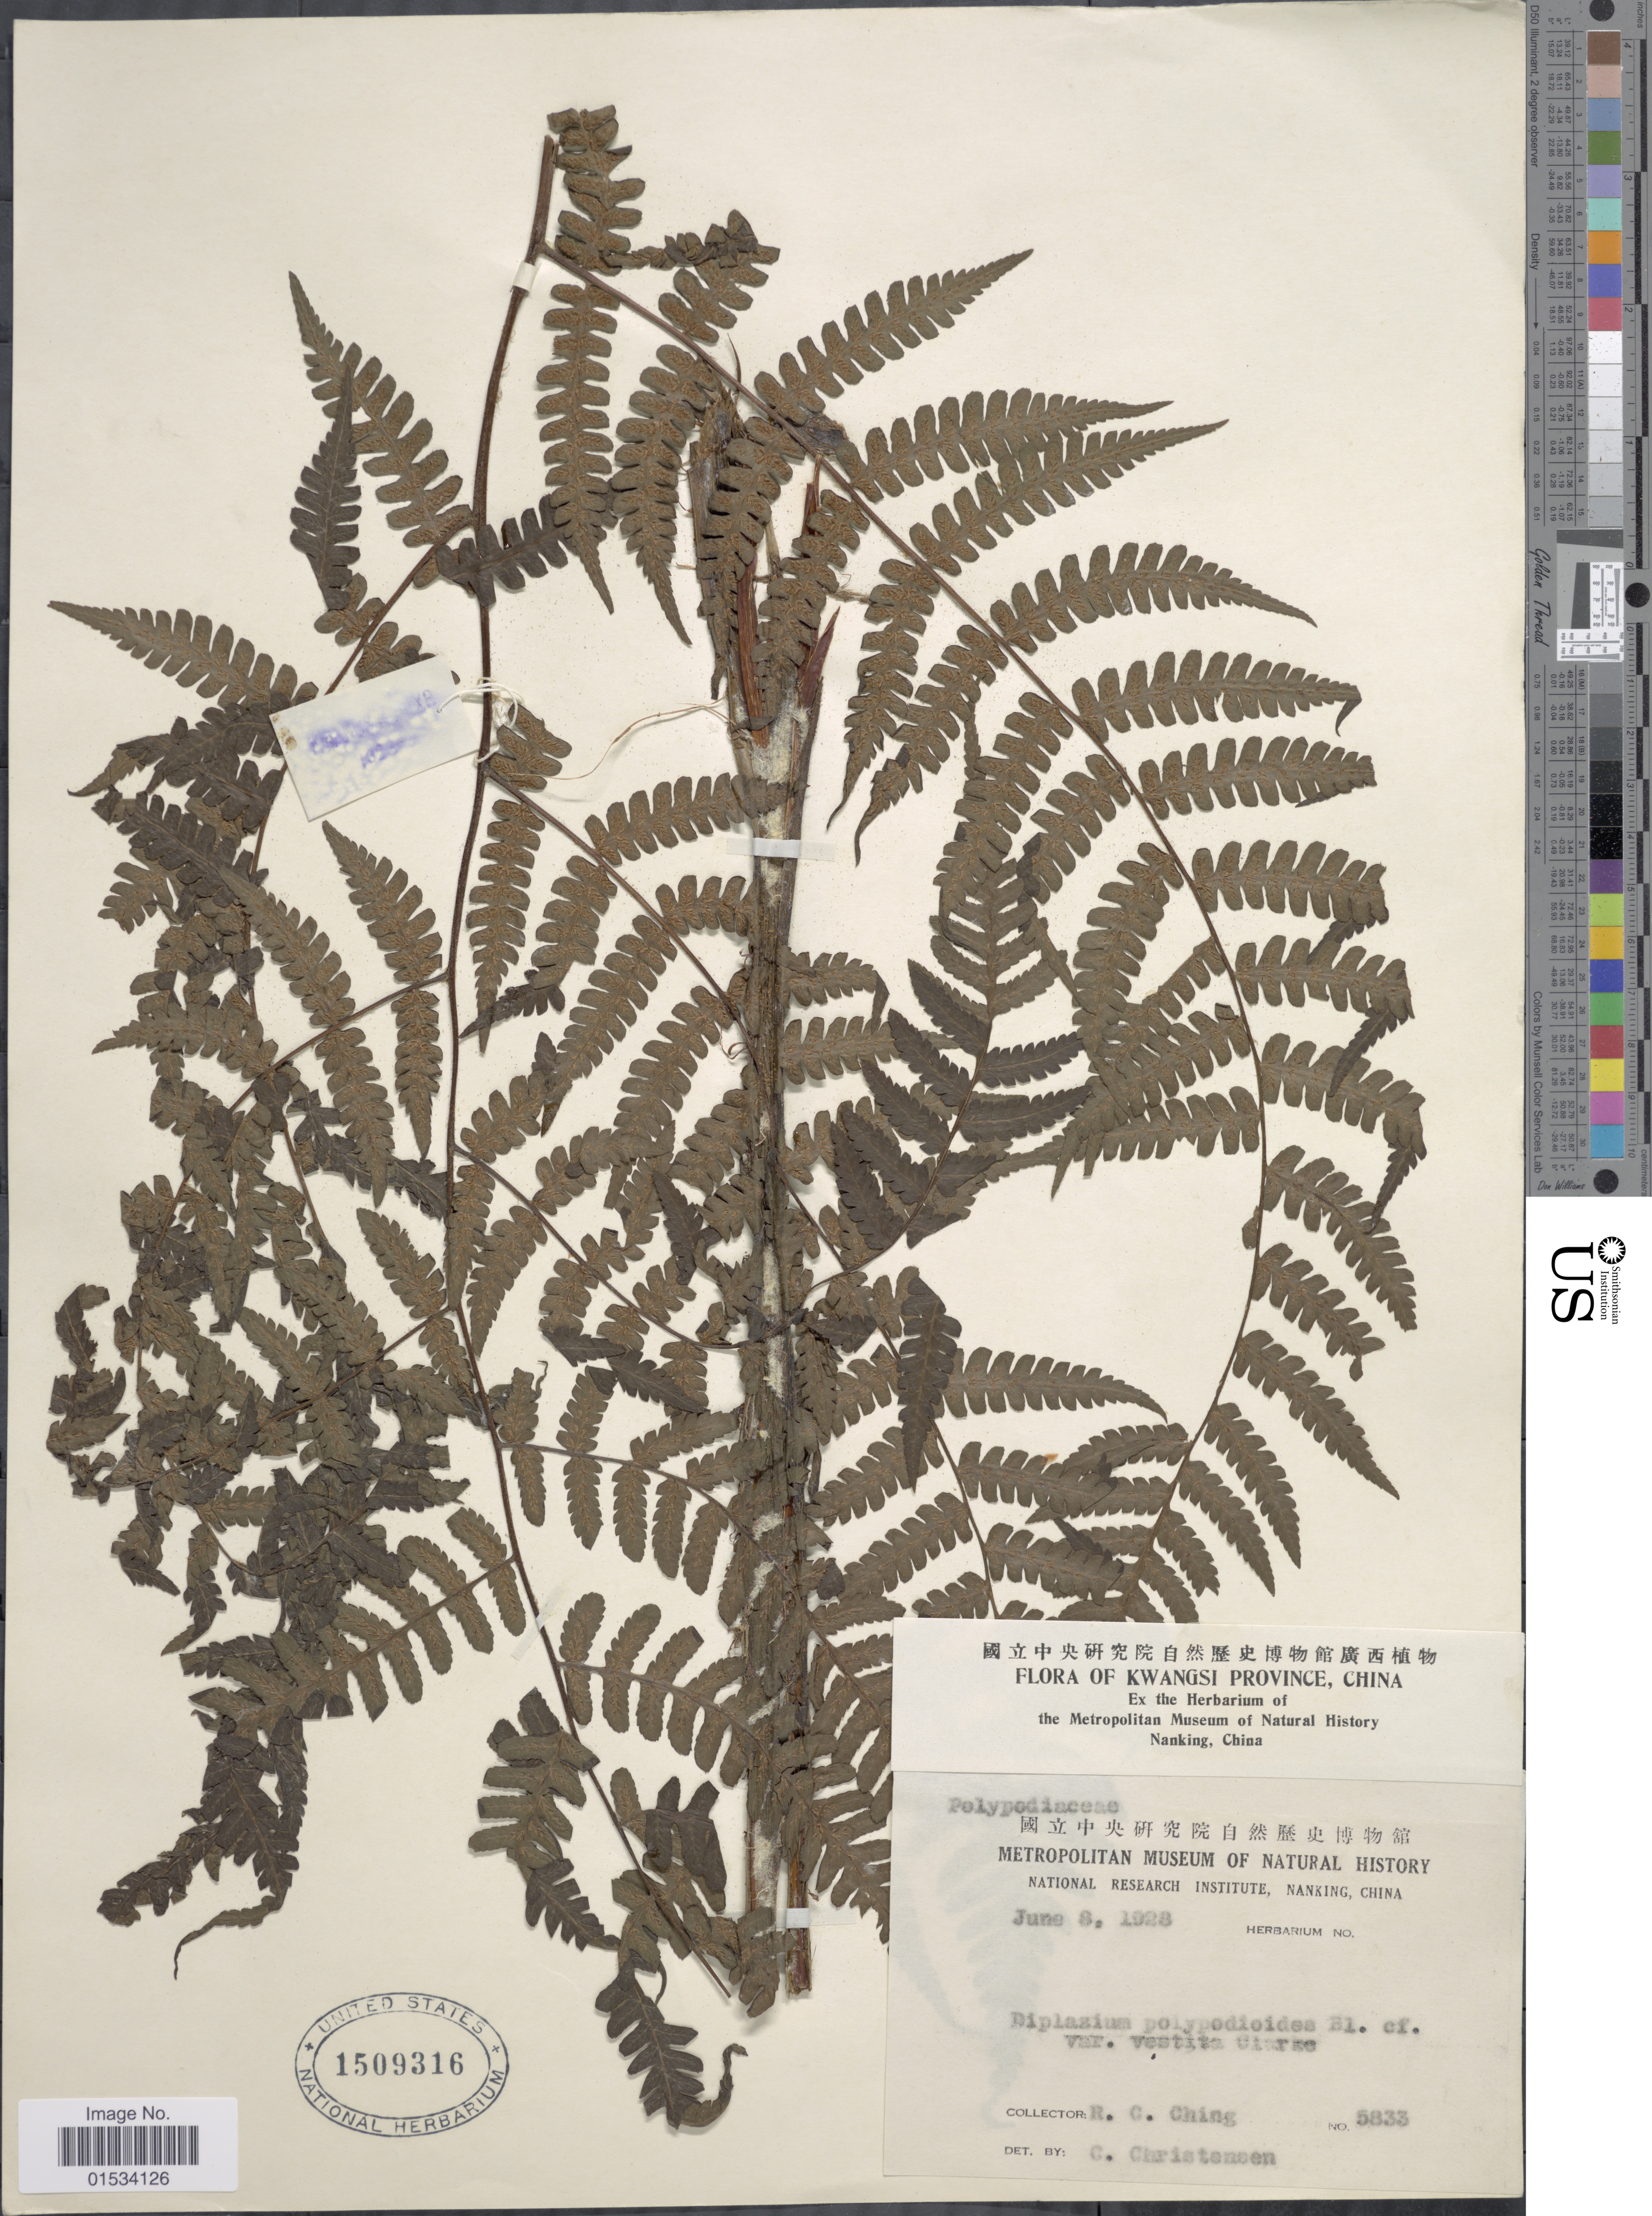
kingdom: Plantae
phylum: Tracheophyta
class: Polypodiopsida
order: Polypodiales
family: Athyriaceae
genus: Diplazium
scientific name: Diplazium polypodioides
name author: Blume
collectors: R. C. Ching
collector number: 5833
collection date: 1928-06-08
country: China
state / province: Guangxi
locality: Kwangsi Province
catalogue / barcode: US 1509316